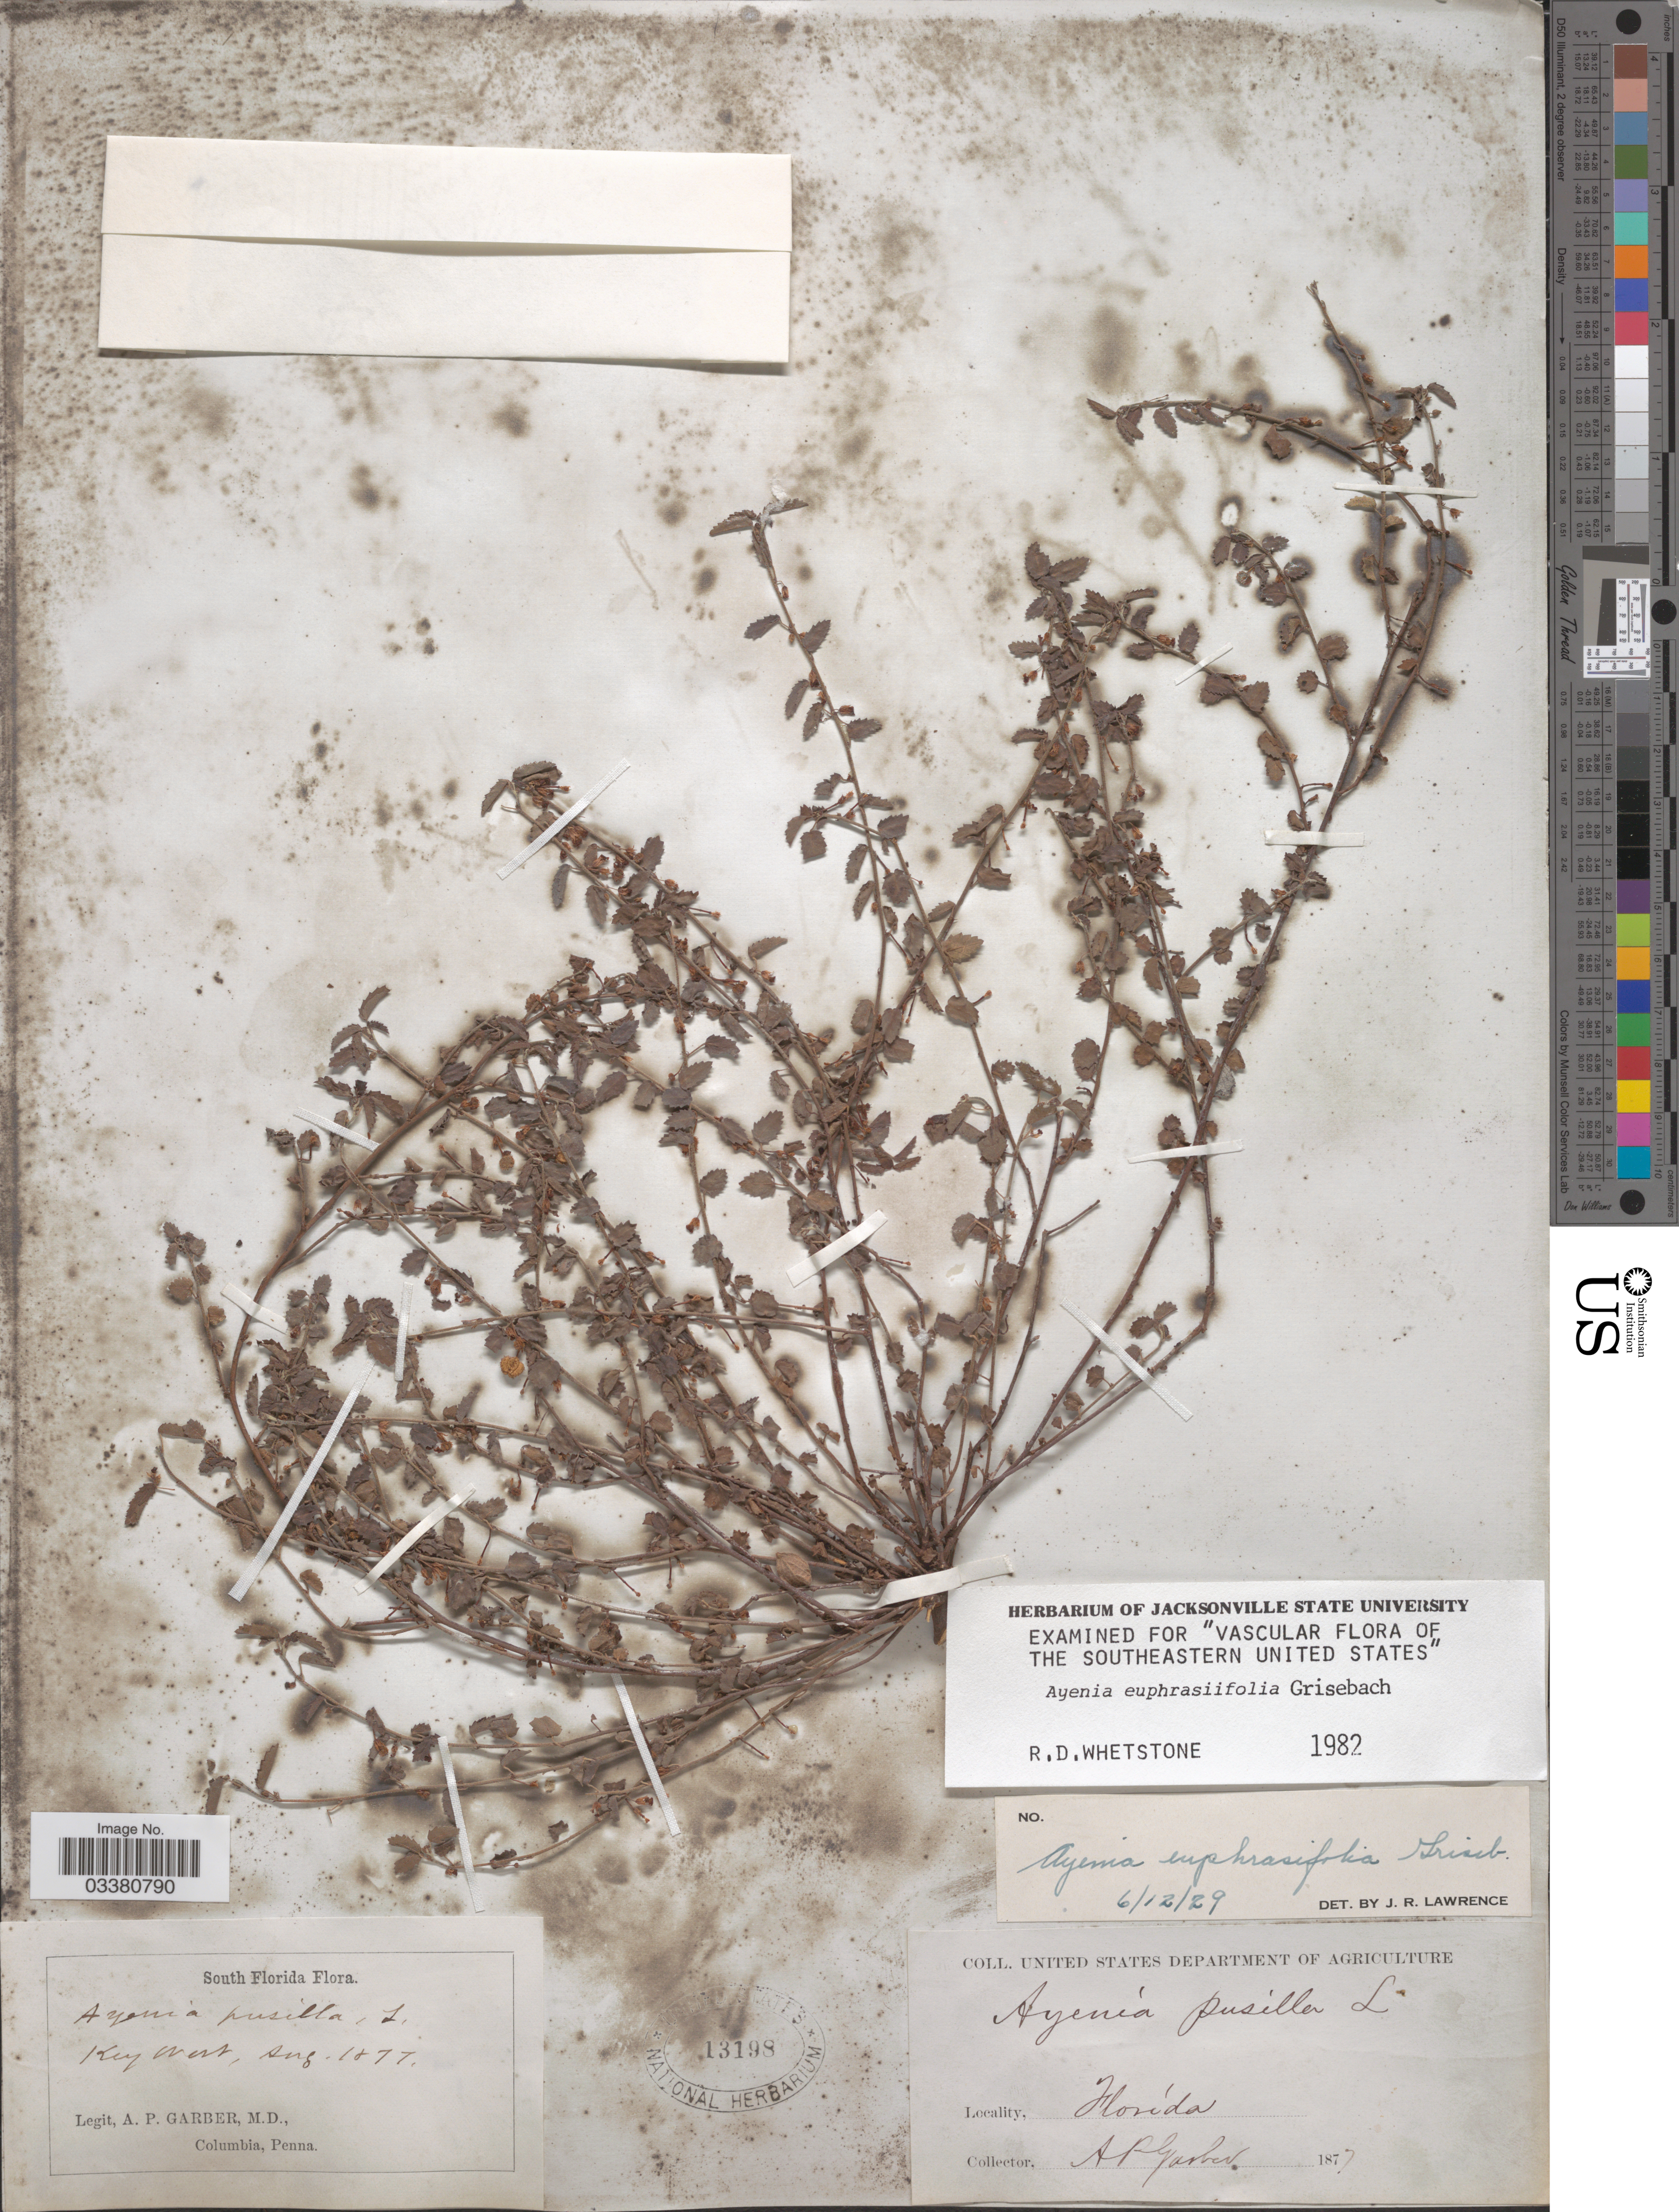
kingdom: Plantae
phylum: Tracheophyta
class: Magnoliopsida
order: Malvales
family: Malvaceae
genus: Ayenia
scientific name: Ayenia euphrasiifolia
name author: Griseb.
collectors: A. P. Garber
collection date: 1877-08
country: United States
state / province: Florida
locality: South Florida. Key West.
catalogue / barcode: US 13198